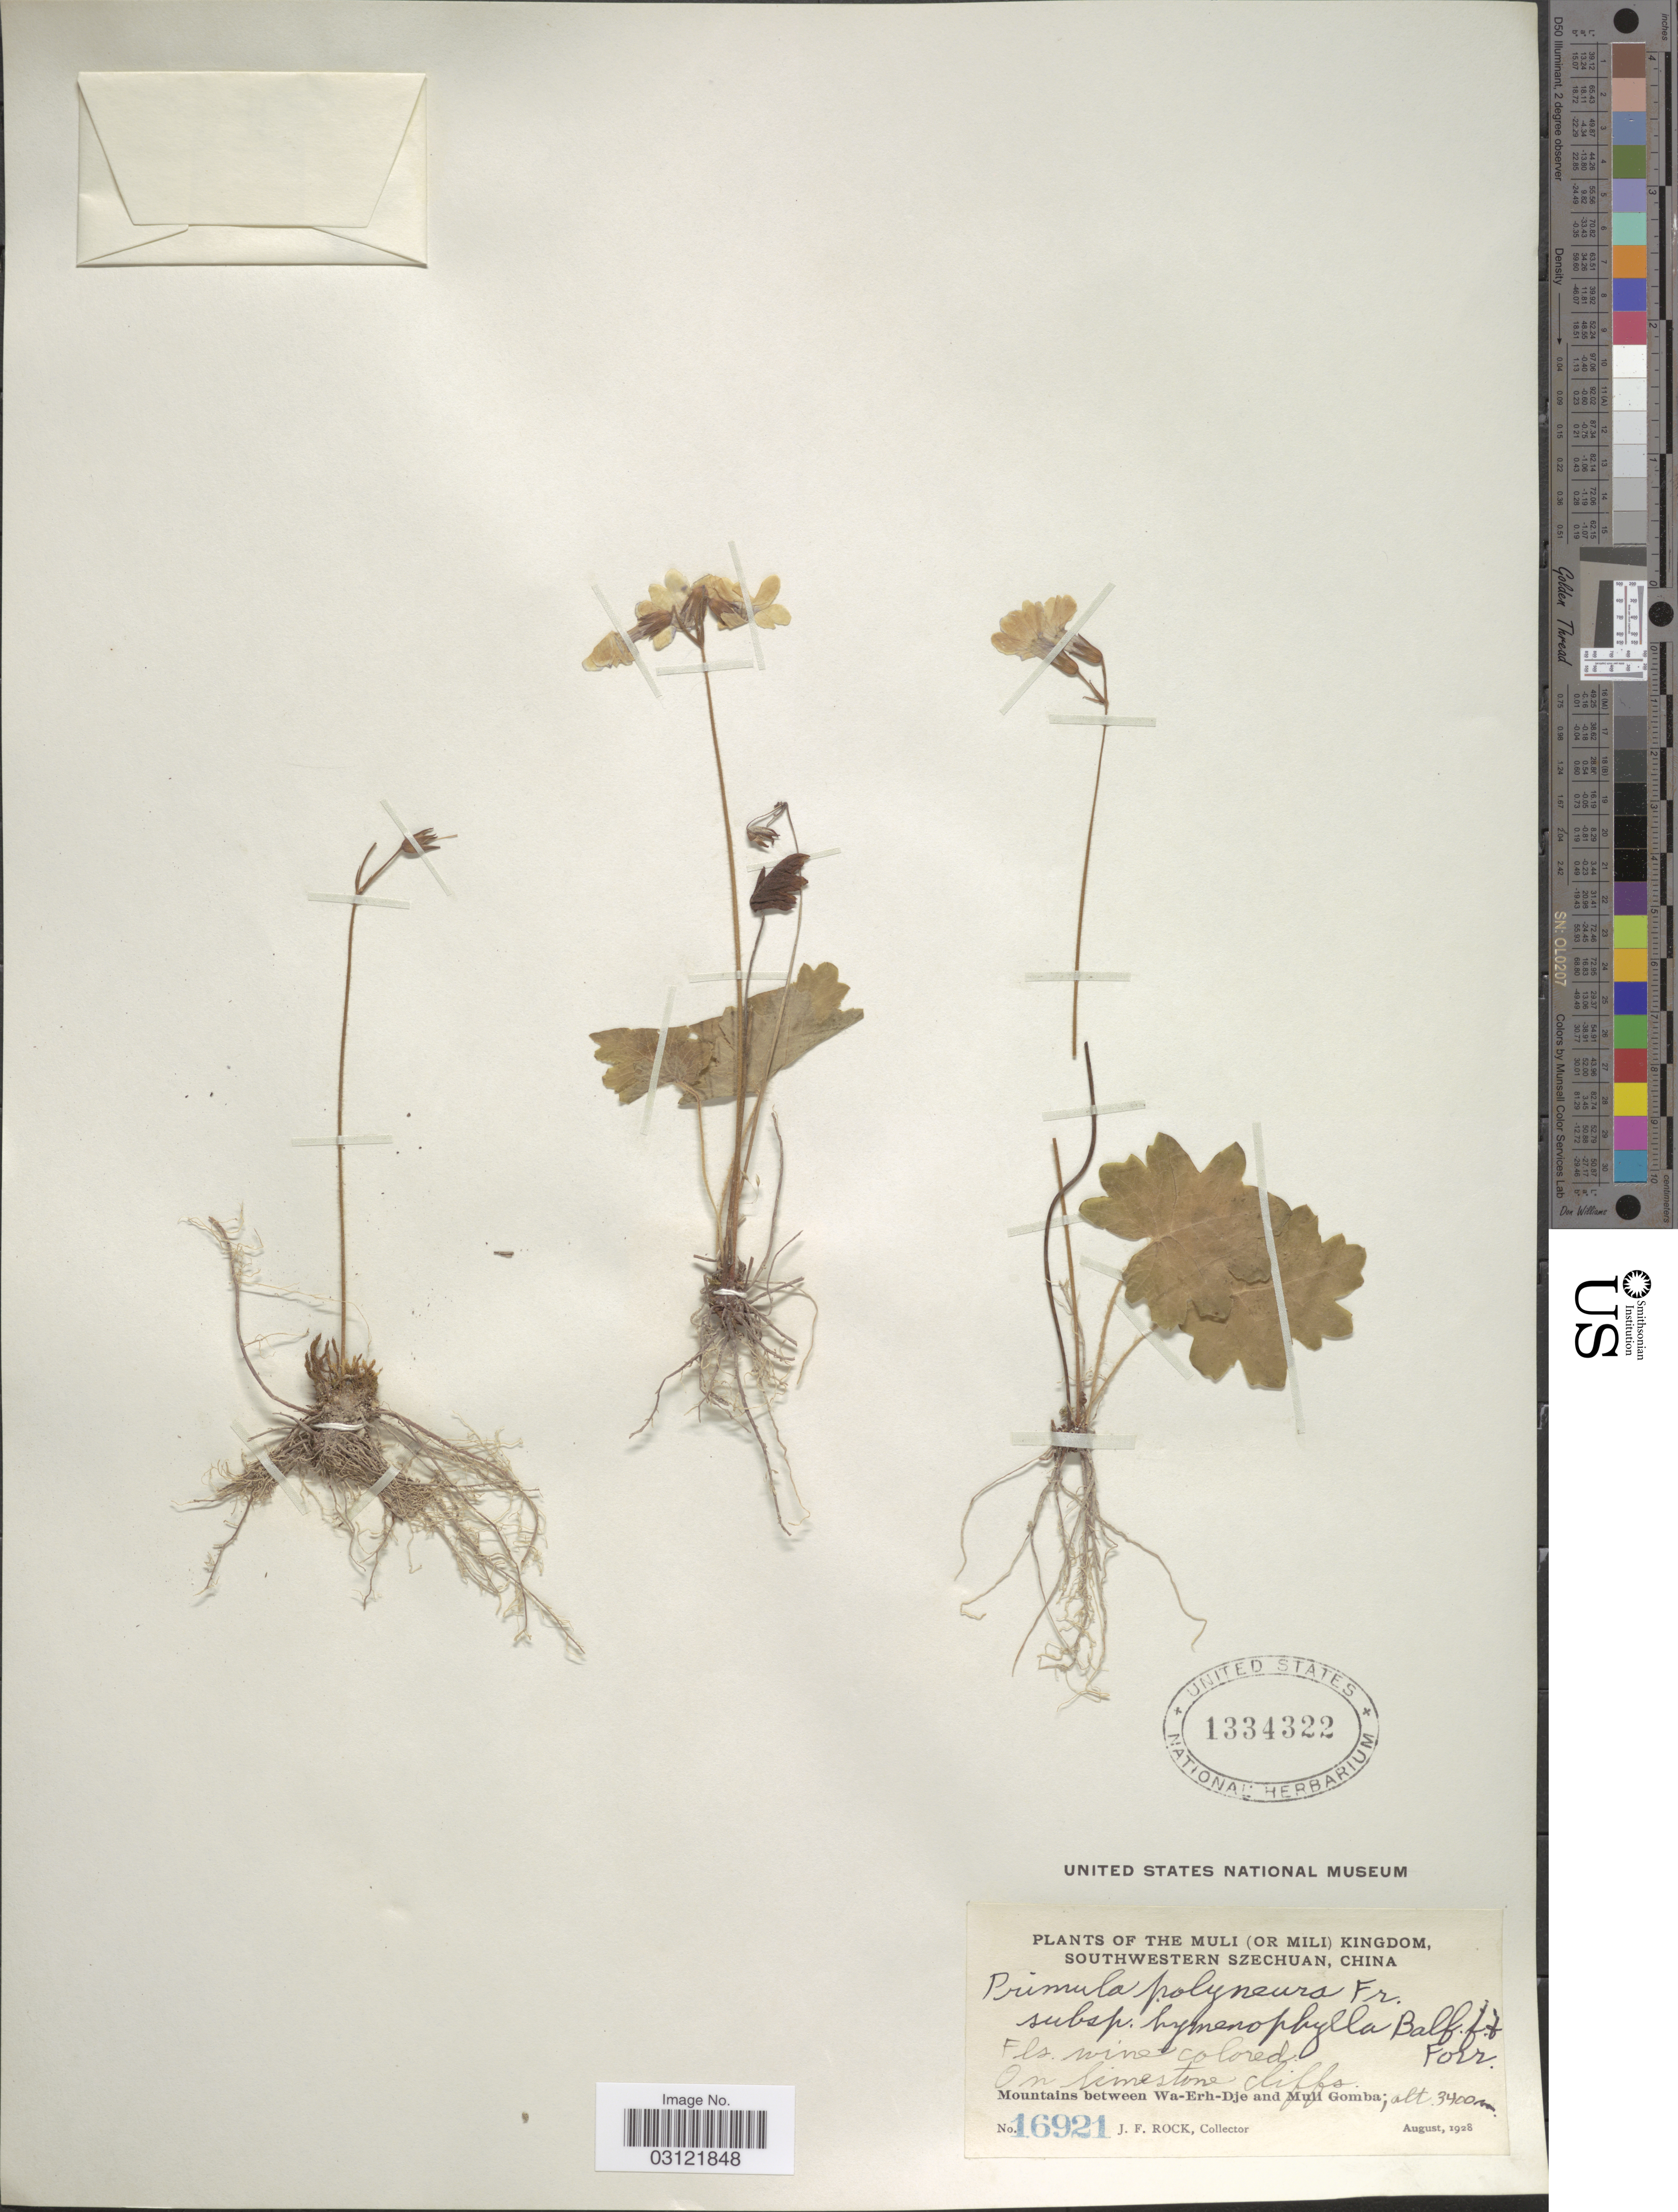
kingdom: Plantae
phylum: Tracheophyta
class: Magnoliopsida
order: Ericales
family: Primulaceae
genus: Primula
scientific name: Primula polyneura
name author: Franch.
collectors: J. Rock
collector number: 16921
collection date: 1928-08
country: China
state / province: Sichuan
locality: The Muli (or Mili) Kingdom, Southwestern Szechuan. Mountains between Wa-Erh-Dje and Muli Gomba.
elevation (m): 3400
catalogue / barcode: US 1334322